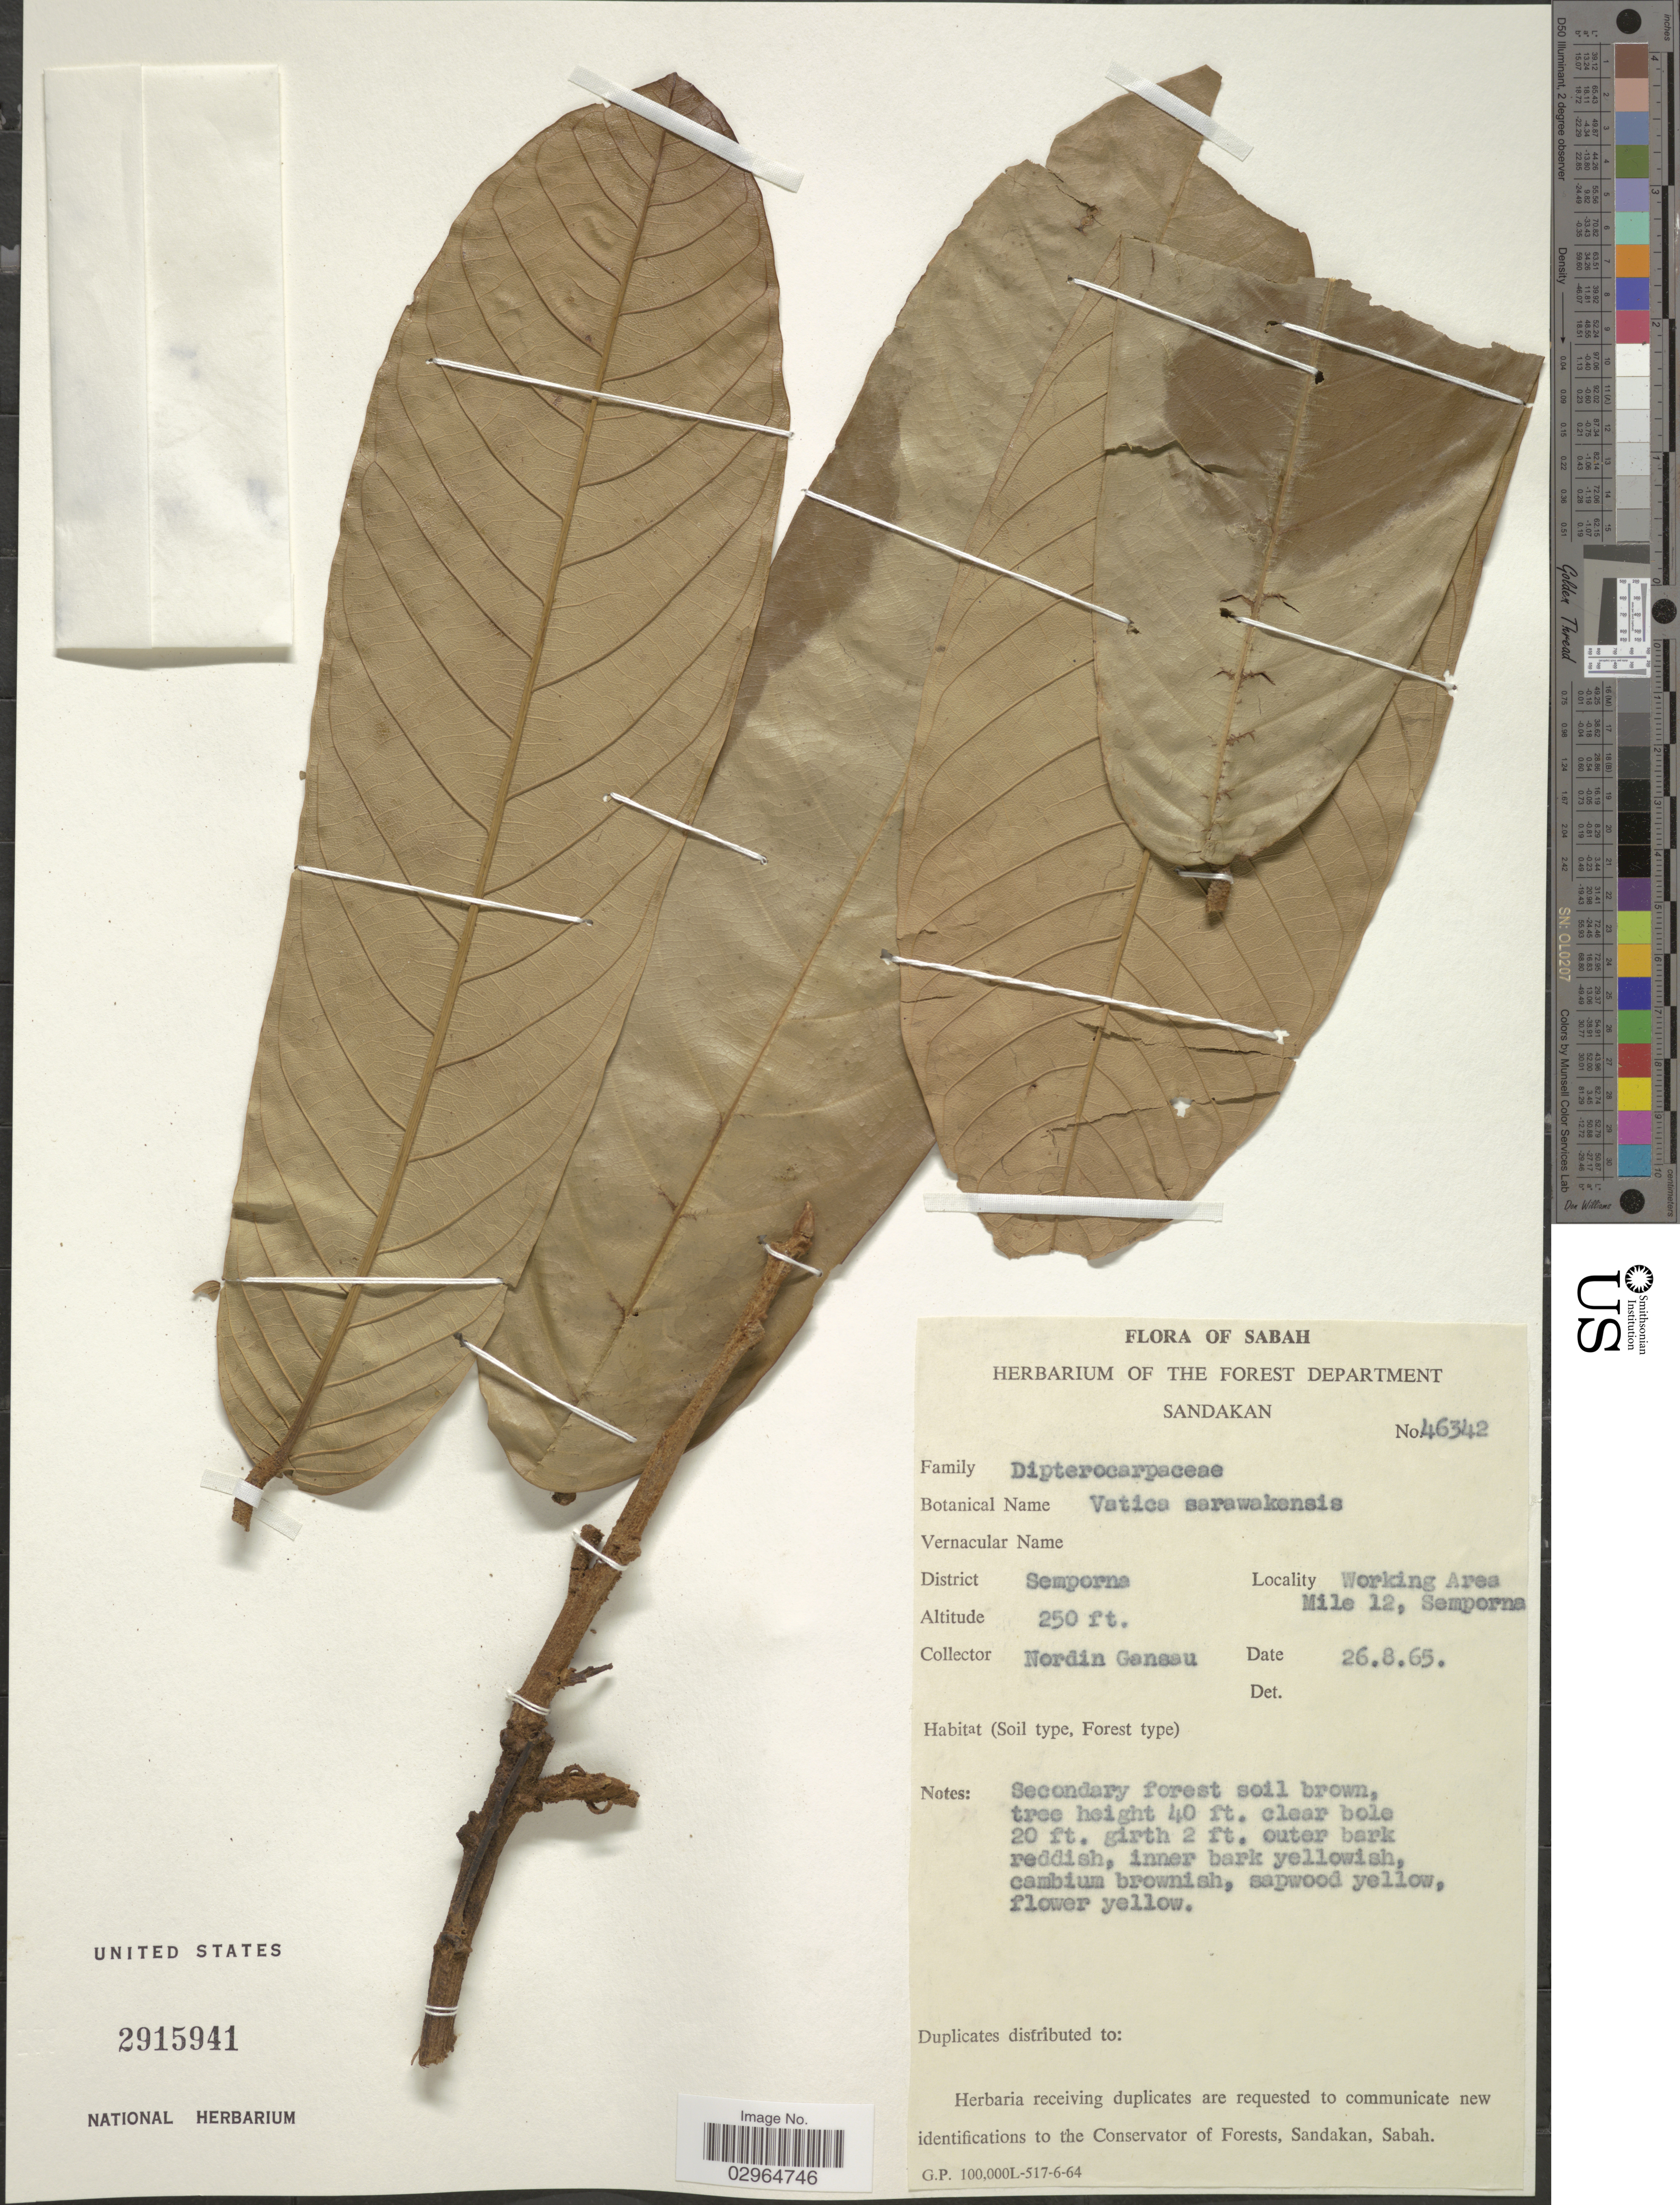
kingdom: Plantae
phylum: Tracheophyta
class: Magnoliopsida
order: Malvales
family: Dipterocarpaceae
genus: Vatica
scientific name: Vatica sarawakensis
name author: F. Heim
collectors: N. Gansau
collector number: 46342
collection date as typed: Transcribed d/m/y: 26/8/65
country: Malaysia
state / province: Sabah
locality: District Semporna. Working Area Mile 12, Semporna.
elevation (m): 76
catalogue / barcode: US 2915941